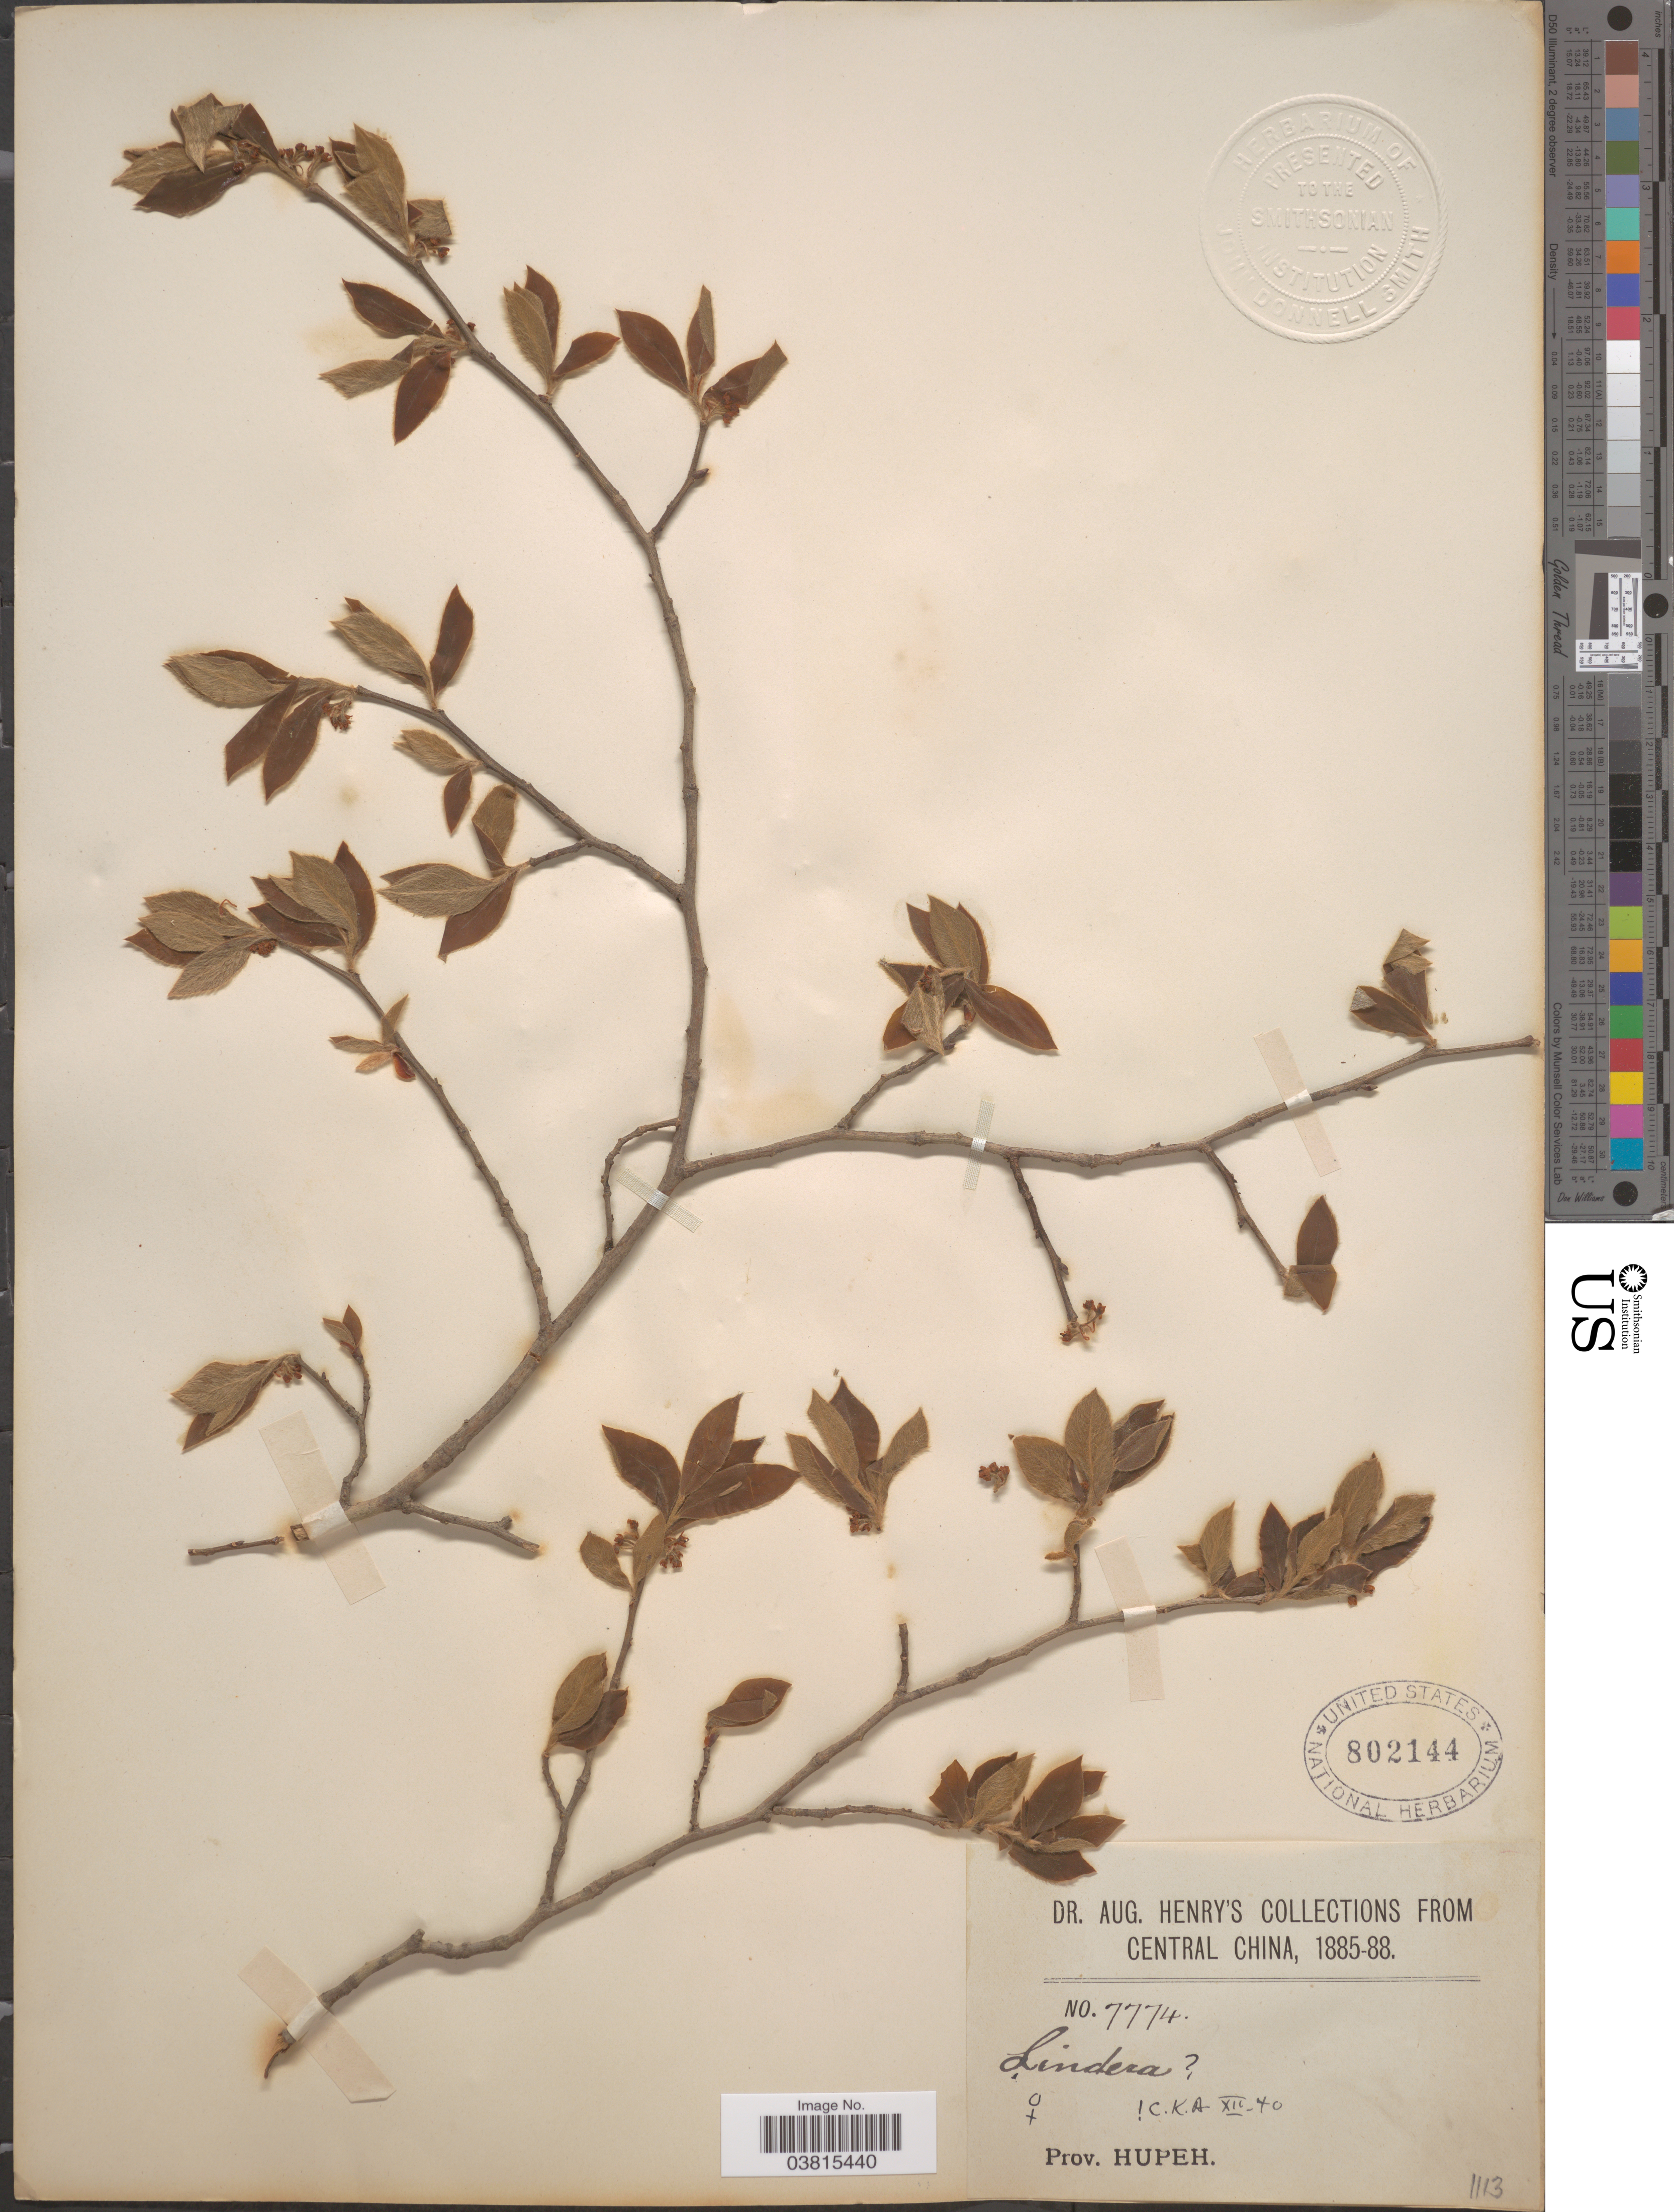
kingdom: Plantae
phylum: Tracheophyta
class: Magnoliopsida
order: Laurales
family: Lauraceae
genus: Lindera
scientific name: Lindera szechuanica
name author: C.K. Allen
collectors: A. Henry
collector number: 7774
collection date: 1885/1888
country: China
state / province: Hubei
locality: Central China. Prov. Hupeh.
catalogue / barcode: US 802144